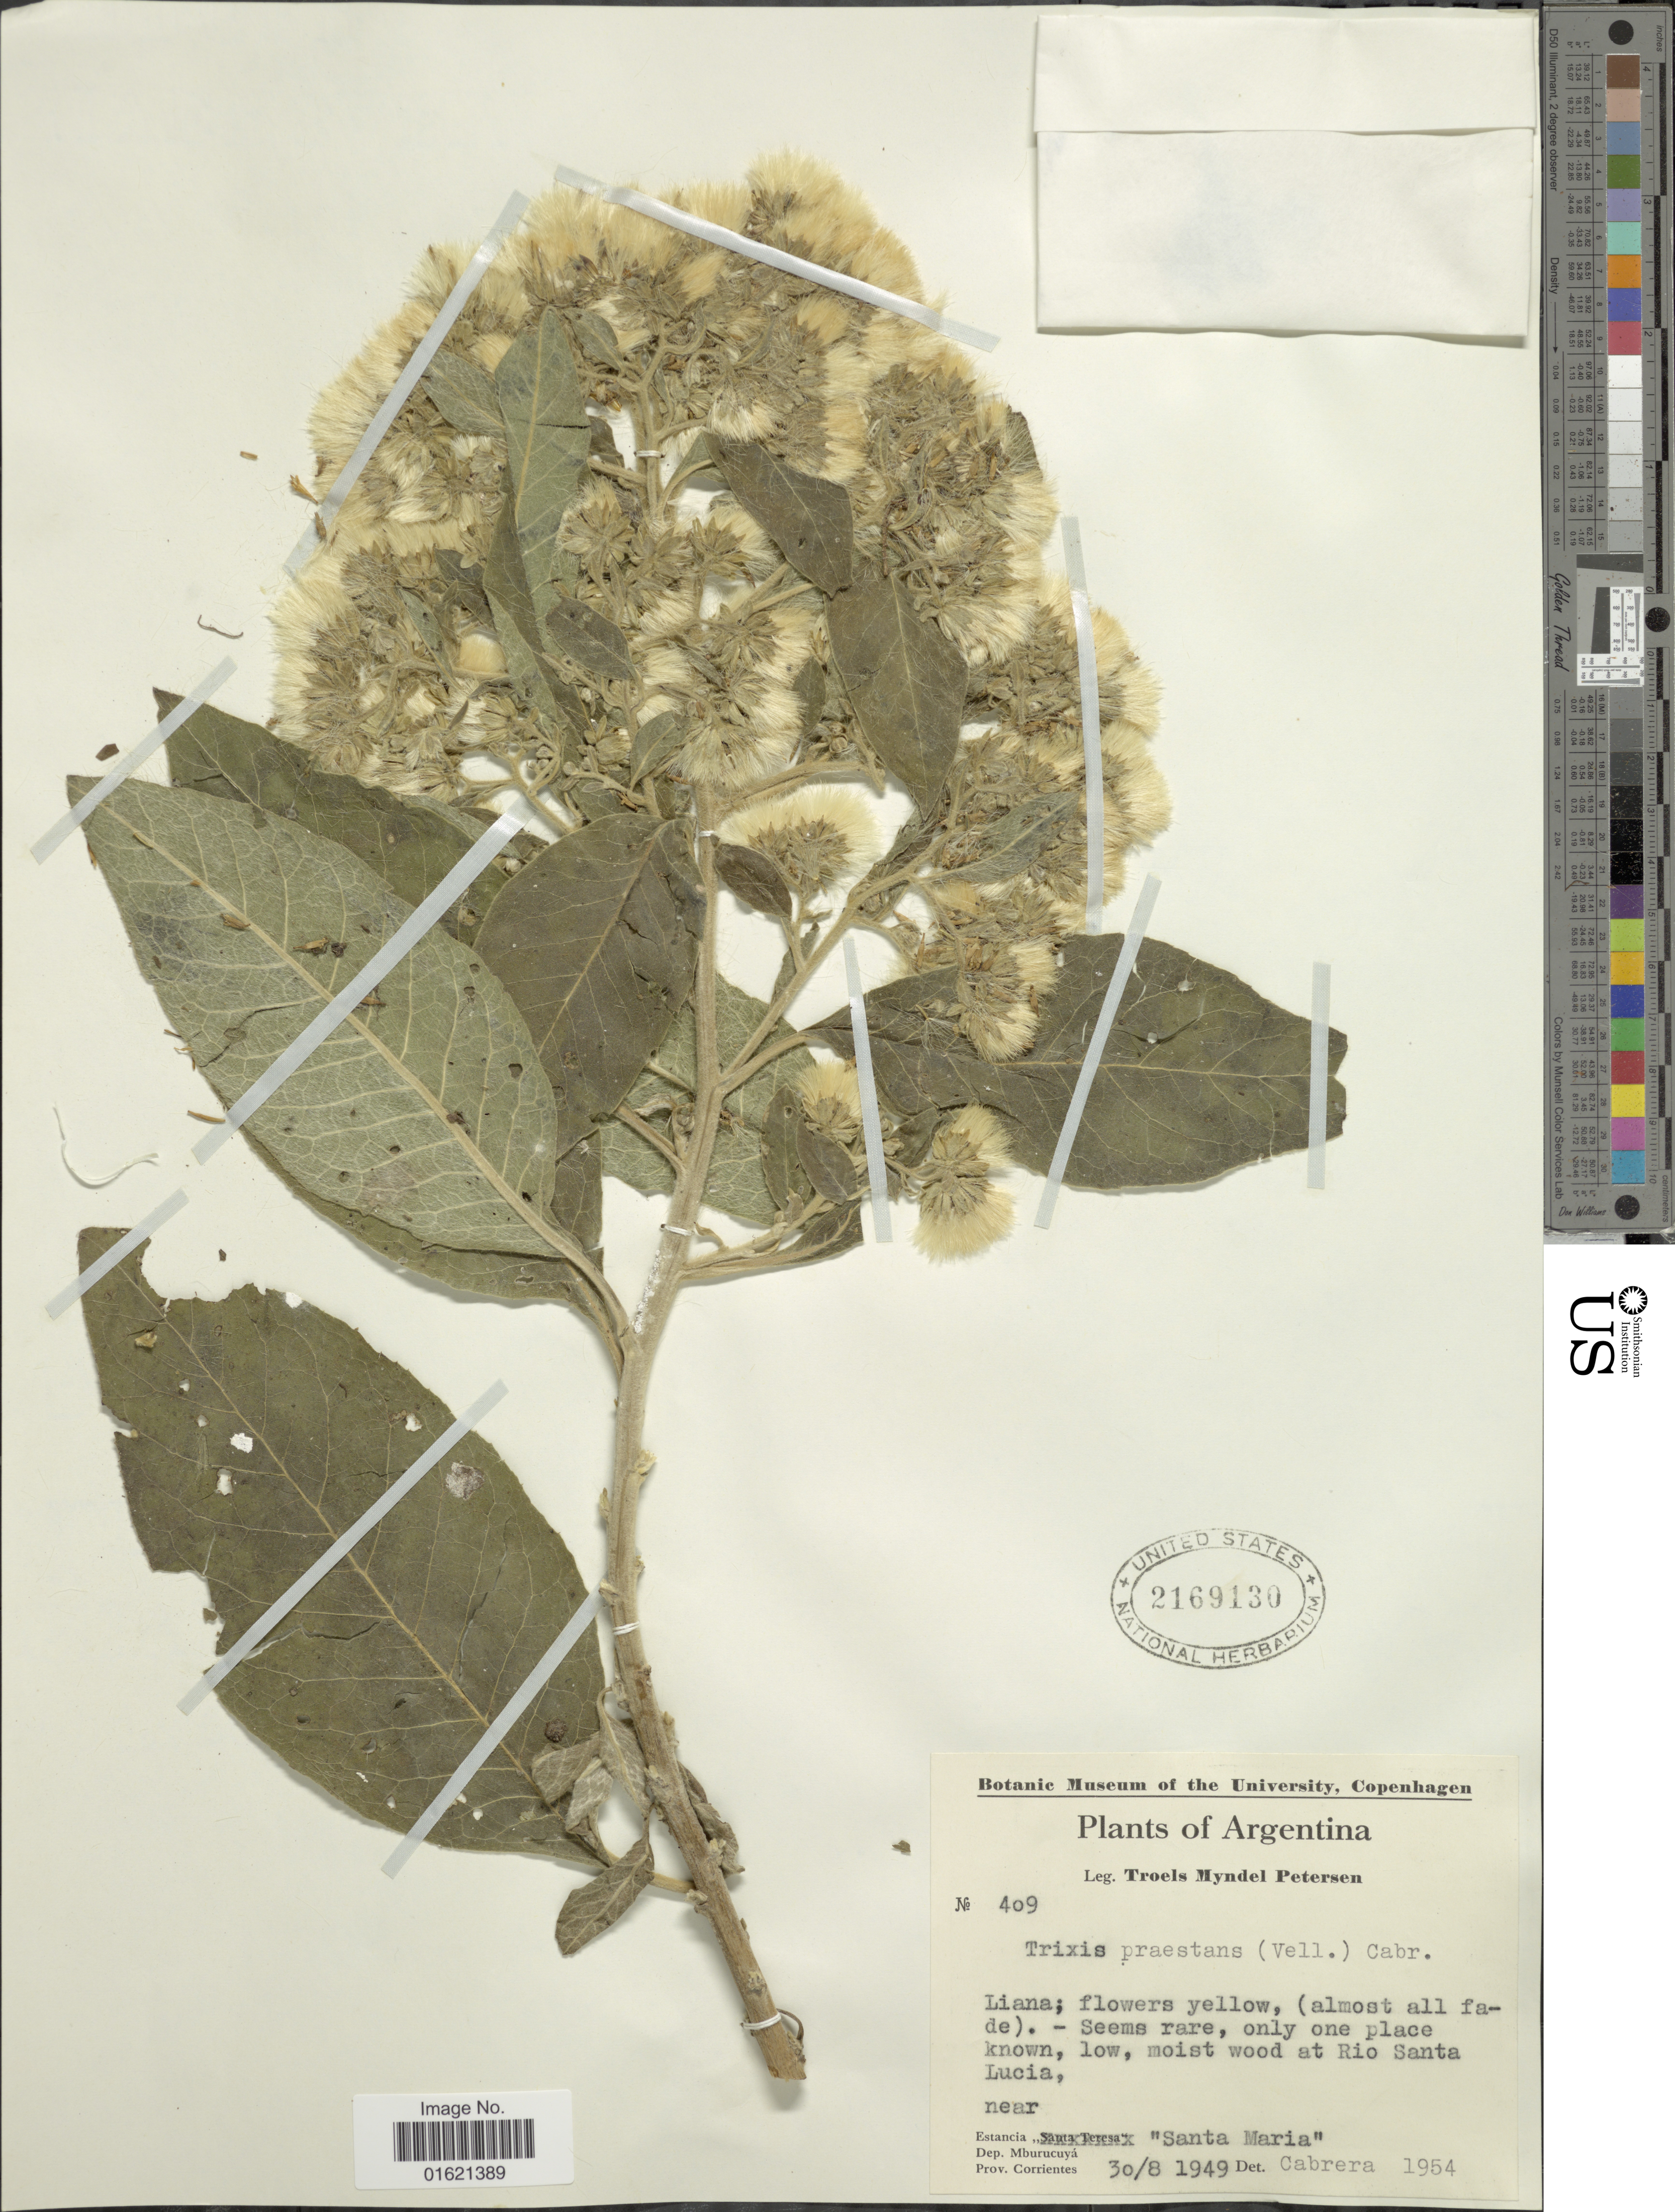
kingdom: Plantae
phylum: Tracheophyta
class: Magnoliopsida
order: Asterales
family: Asteraceae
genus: Trixis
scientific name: Trixis praestans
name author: (Vell.) Cabrera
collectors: T. M. Petersen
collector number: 409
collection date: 1949-08-30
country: Argentina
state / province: Corrientes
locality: Moist wood at Rio Santa Lucia, near Estancia Santa Maria. Dep. Mburucuya. Prpv. Corrientes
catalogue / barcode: US 2169130